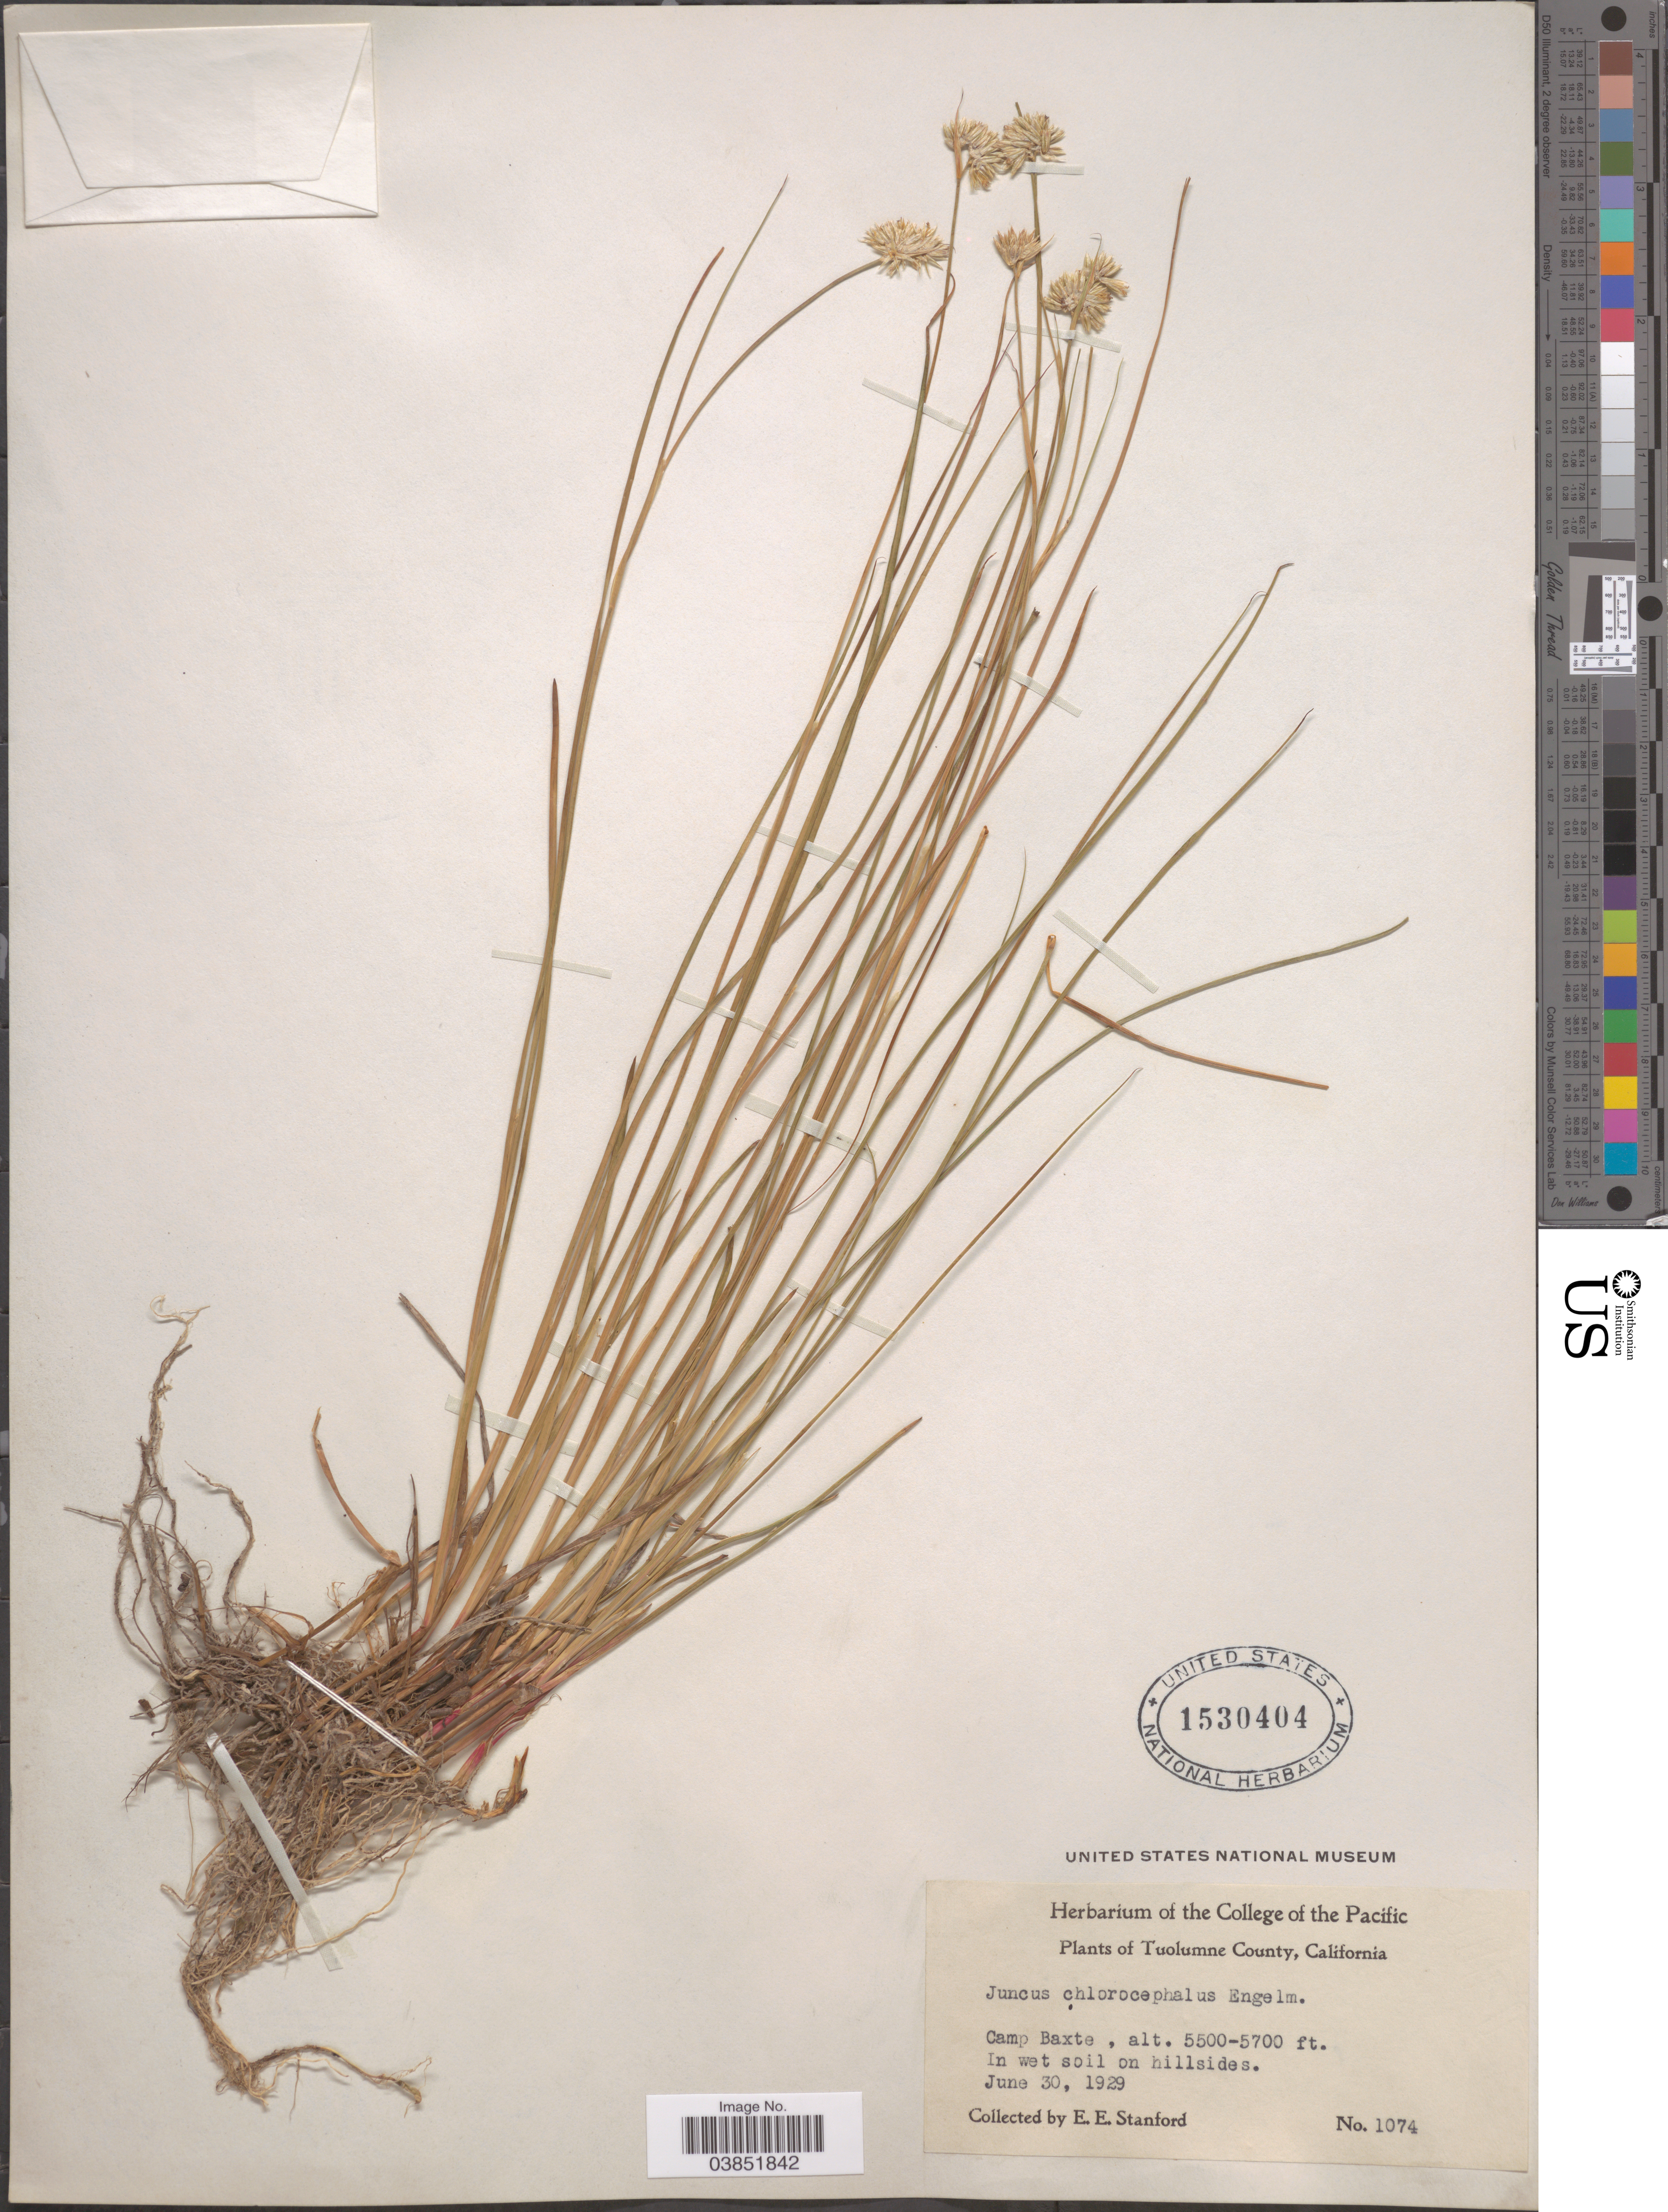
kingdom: Plantae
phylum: Tracheophyta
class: Liliopsida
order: Poales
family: Juncaceae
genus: Juncus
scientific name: Juncus chlorocephalus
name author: Engelm.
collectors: E. Stanford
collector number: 1074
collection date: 1929-06-30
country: United States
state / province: California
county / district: Tuolumne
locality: Tuolumne County. Camp Baxte. In wet soil on hillsides.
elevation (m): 1676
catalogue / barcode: US 1530404